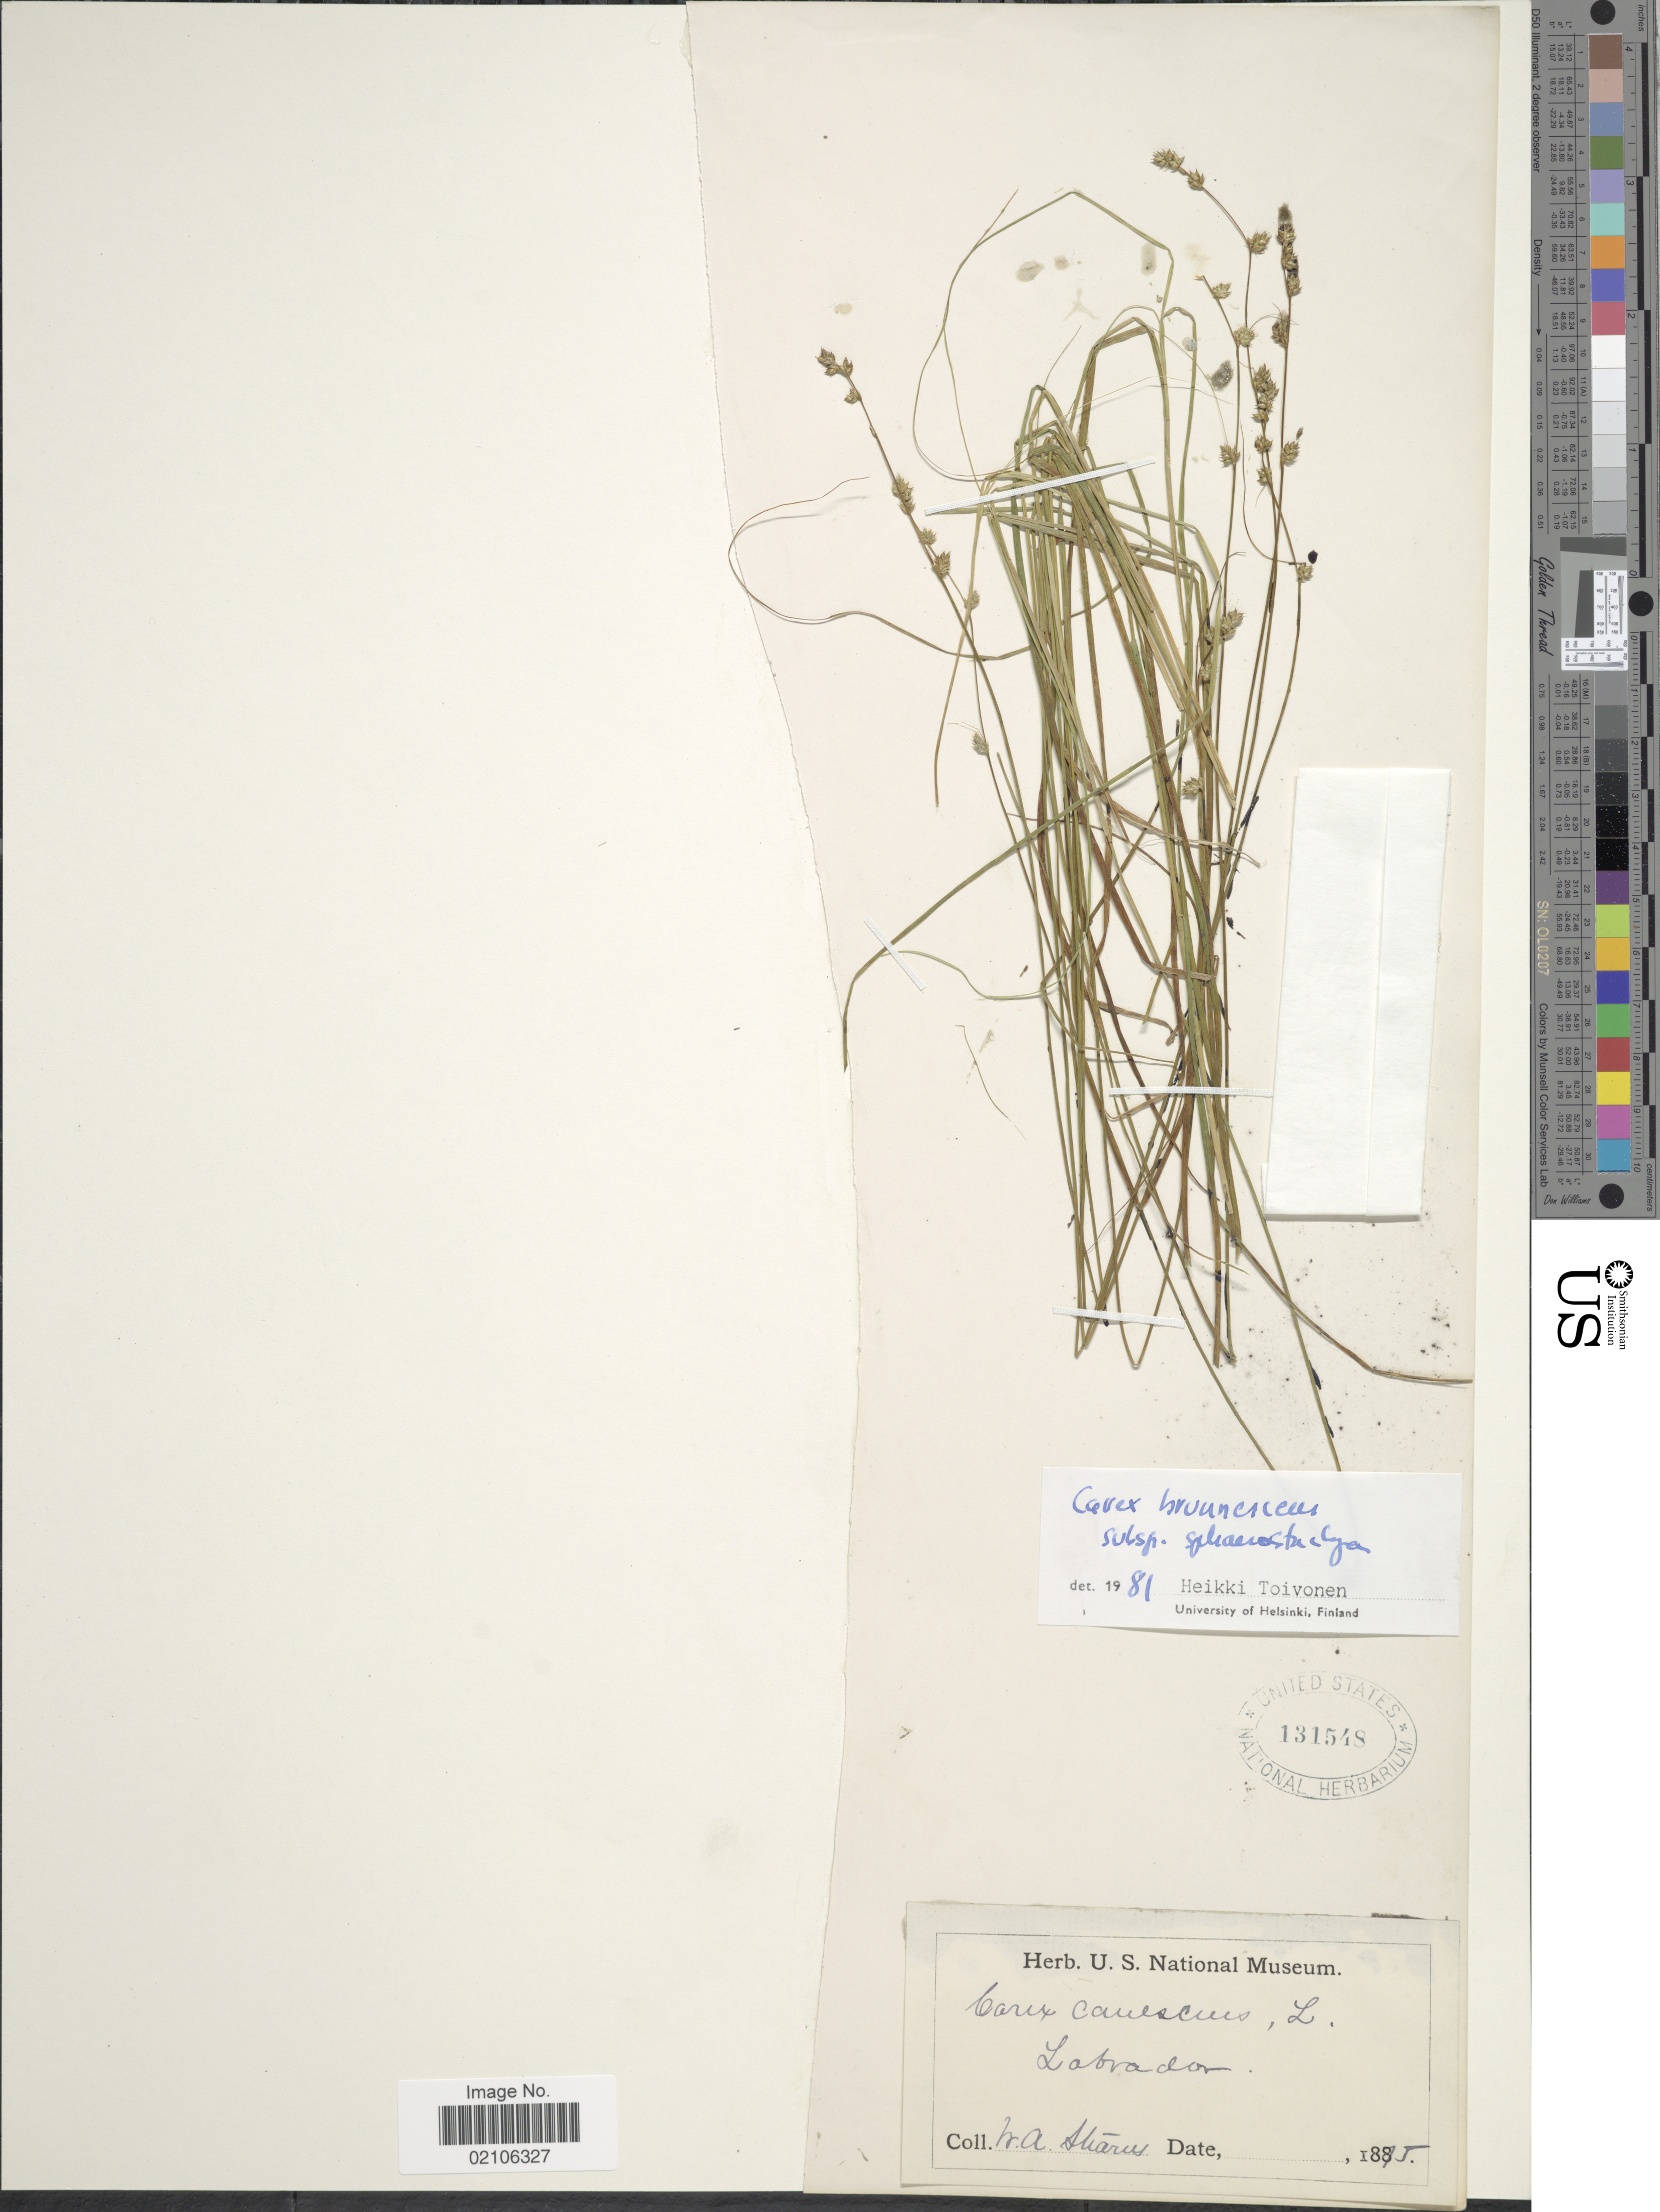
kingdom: Plantae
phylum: Tracheophyta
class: Liliopsida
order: Poales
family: Cyperaceae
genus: Carex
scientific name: Carex brunnescens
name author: (Pers.) Poir.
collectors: W. Sharus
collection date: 1875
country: Canada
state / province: Newfoundland and Labrador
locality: Labrador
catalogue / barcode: US 131548